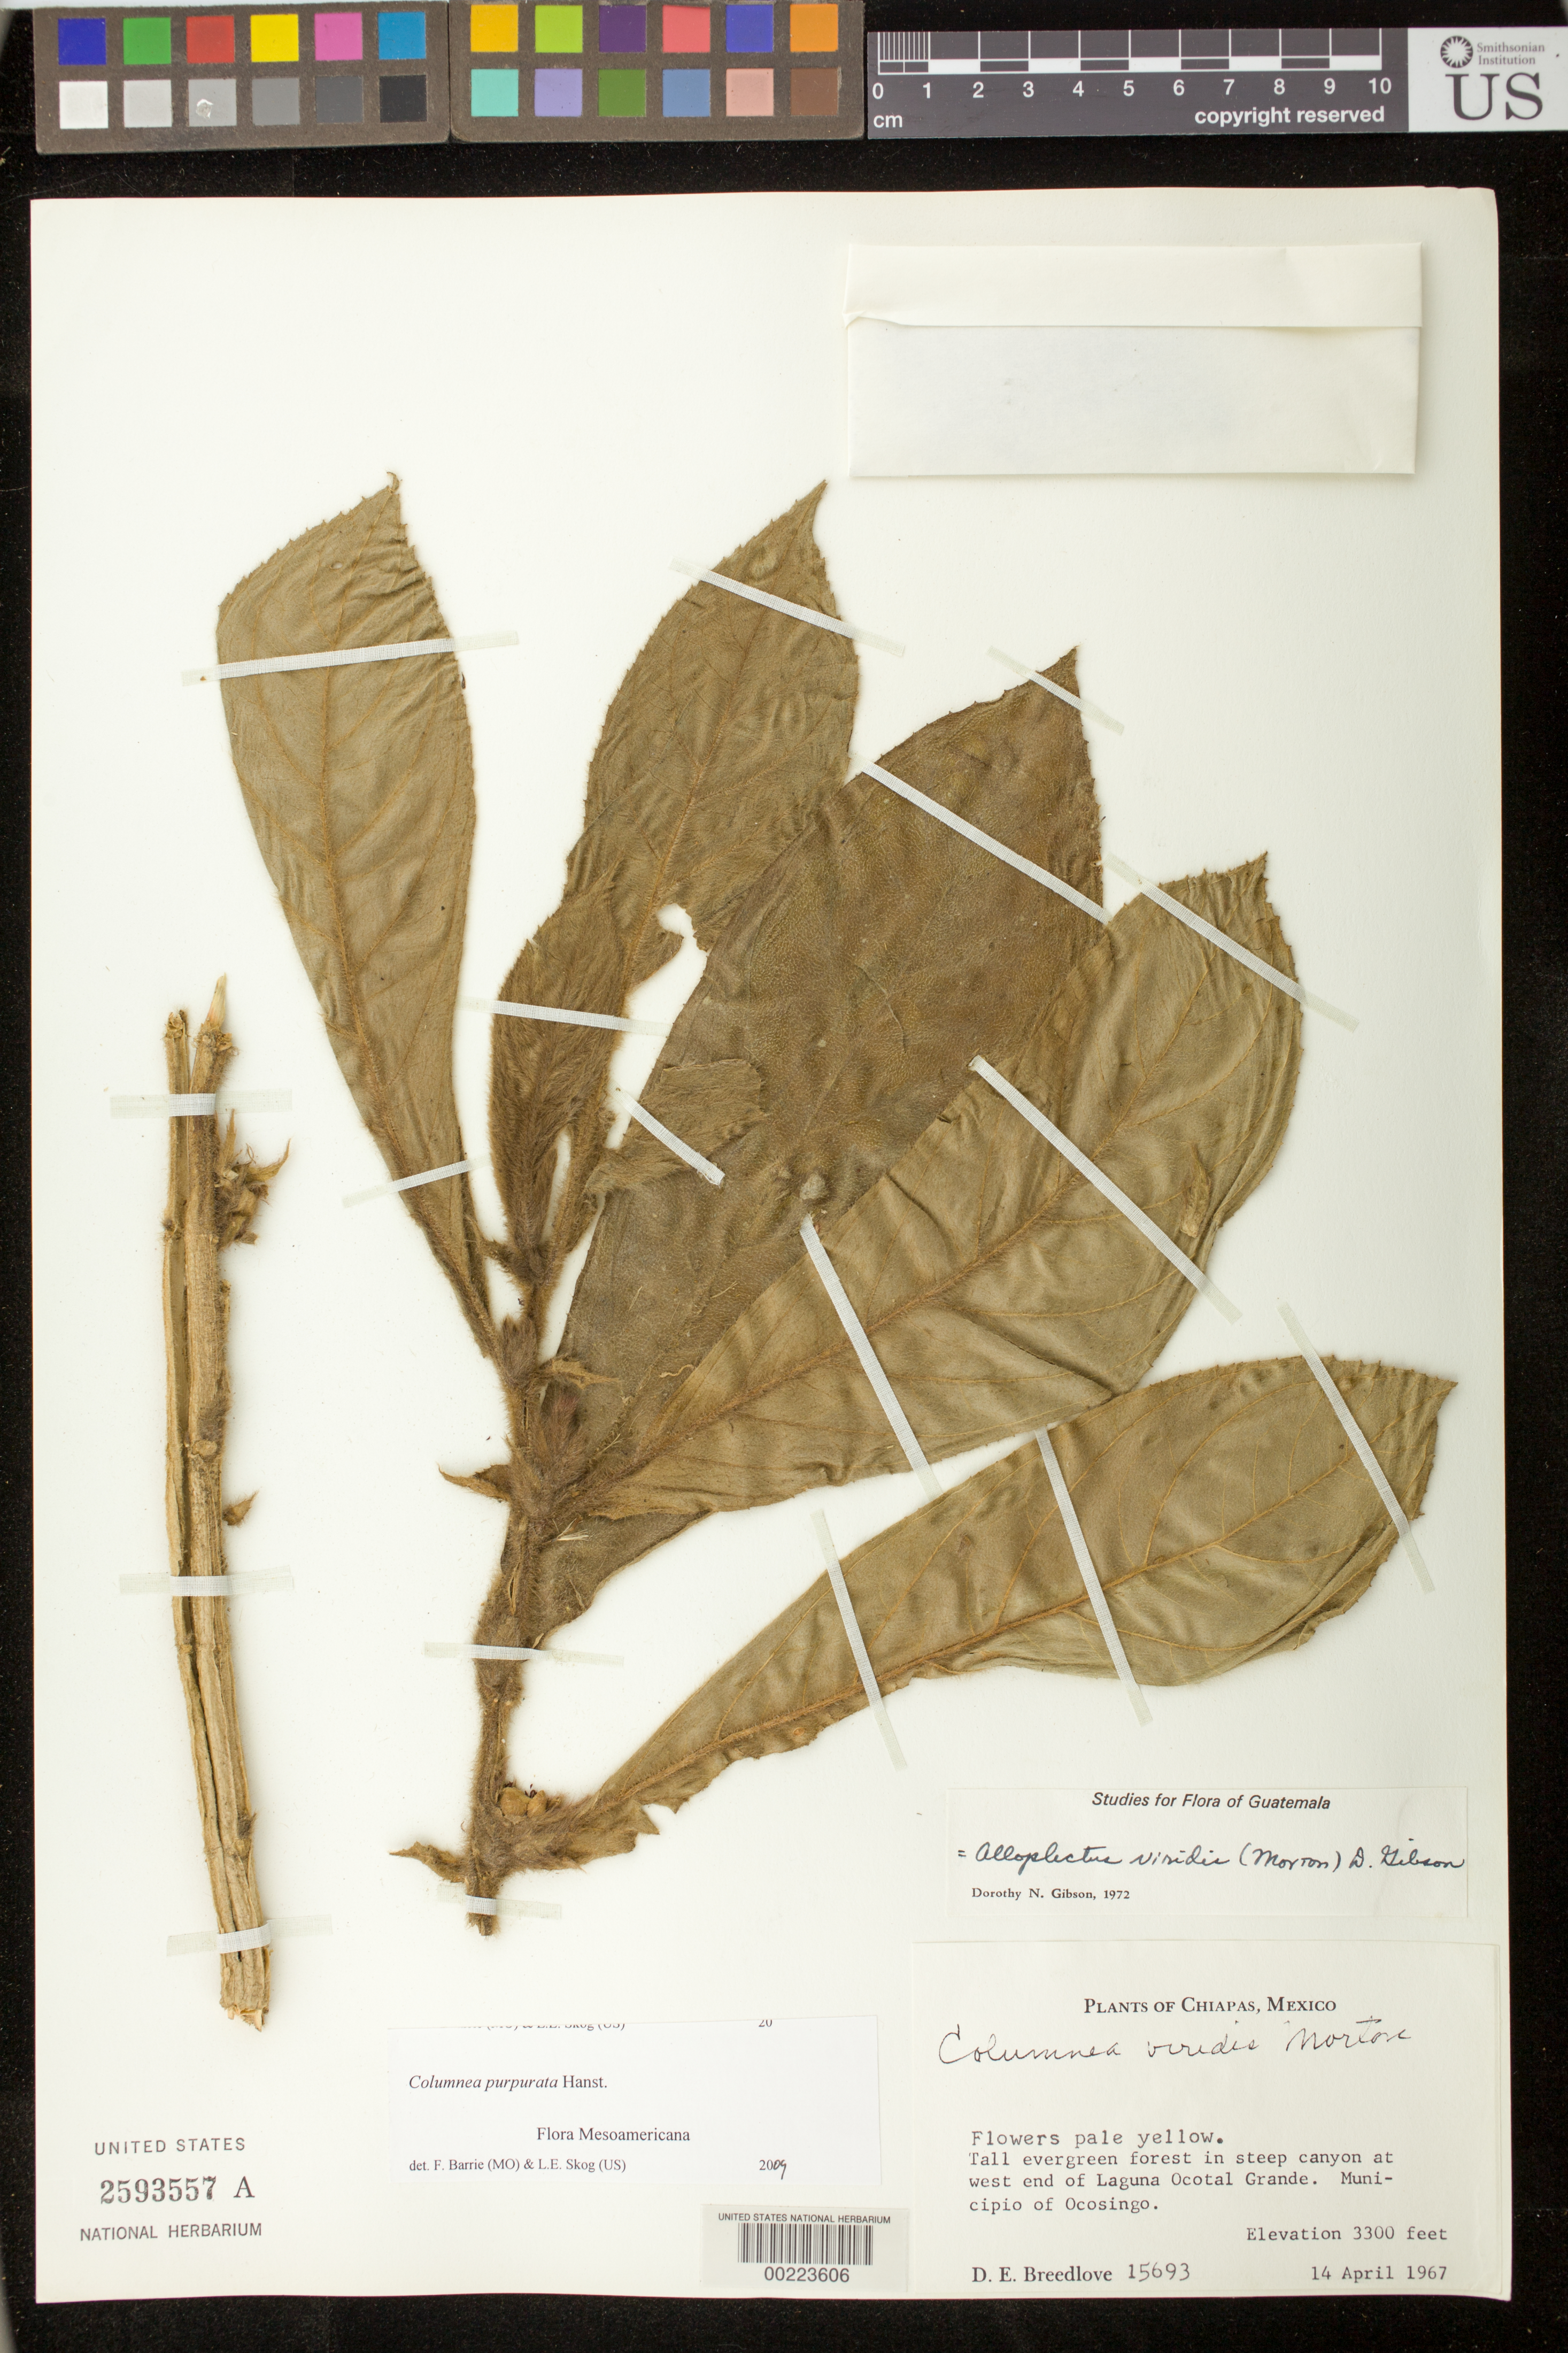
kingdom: Plantae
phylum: Tracheophyta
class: Magnoliopsida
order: Lamiales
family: Gesneriaceae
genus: Columnea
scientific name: Columnea purpurata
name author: Hanst.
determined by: Skog, Laurence E.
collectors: D. E. Breedlove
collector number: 15693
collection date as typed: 14 Apr 1967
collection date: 1967-04-14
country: Mexico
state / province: Chiapas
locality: Mpio. of Ocosingo; at west end of Laguna Ocotal Grande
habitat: Tall evergreen forest in steep canyon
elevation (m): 1006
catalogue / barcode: US 2593557A